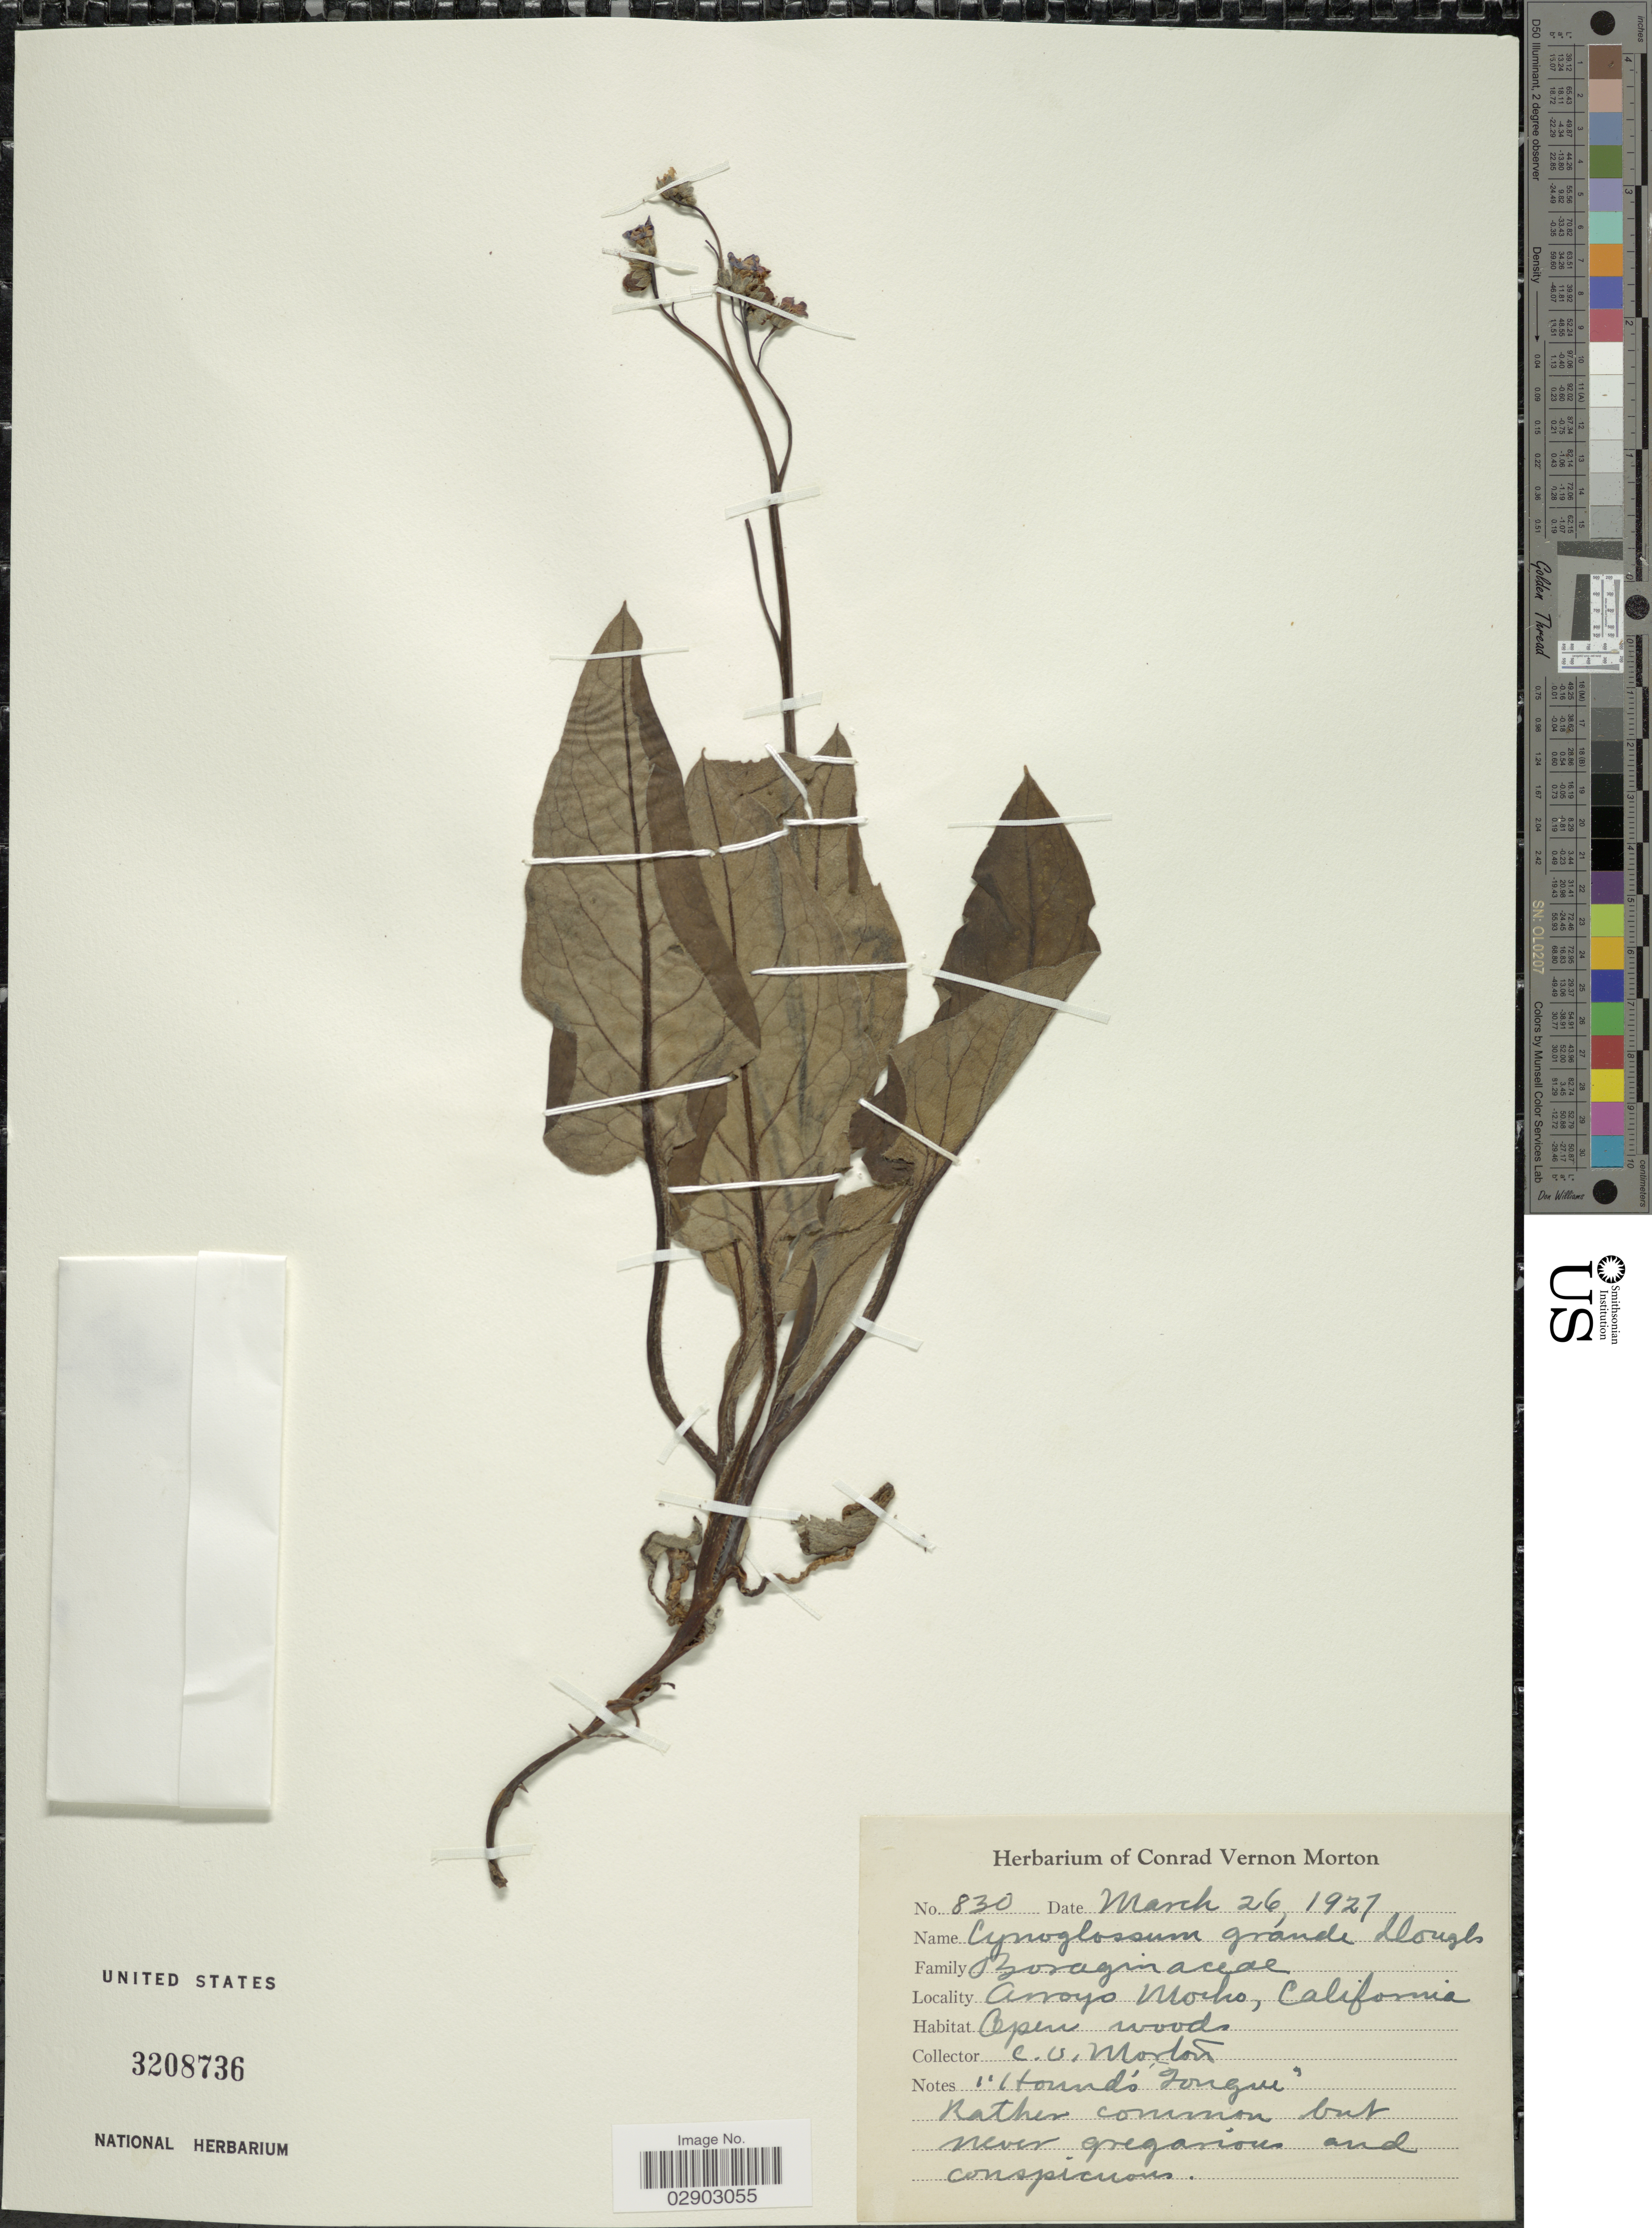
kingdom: Plantae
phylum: Tracheophyta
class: Magnoliopsida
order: Boraginales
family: Boraginaceae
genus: Cynoglossum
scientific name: Cynoglossum grande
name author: Douglas ex Lehm.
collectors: C. V. Morton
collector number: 830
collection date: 1927-03-26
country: United States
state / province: California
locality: Arroyo Mocho. "Hound's Tongue".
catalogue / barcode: US 3208736